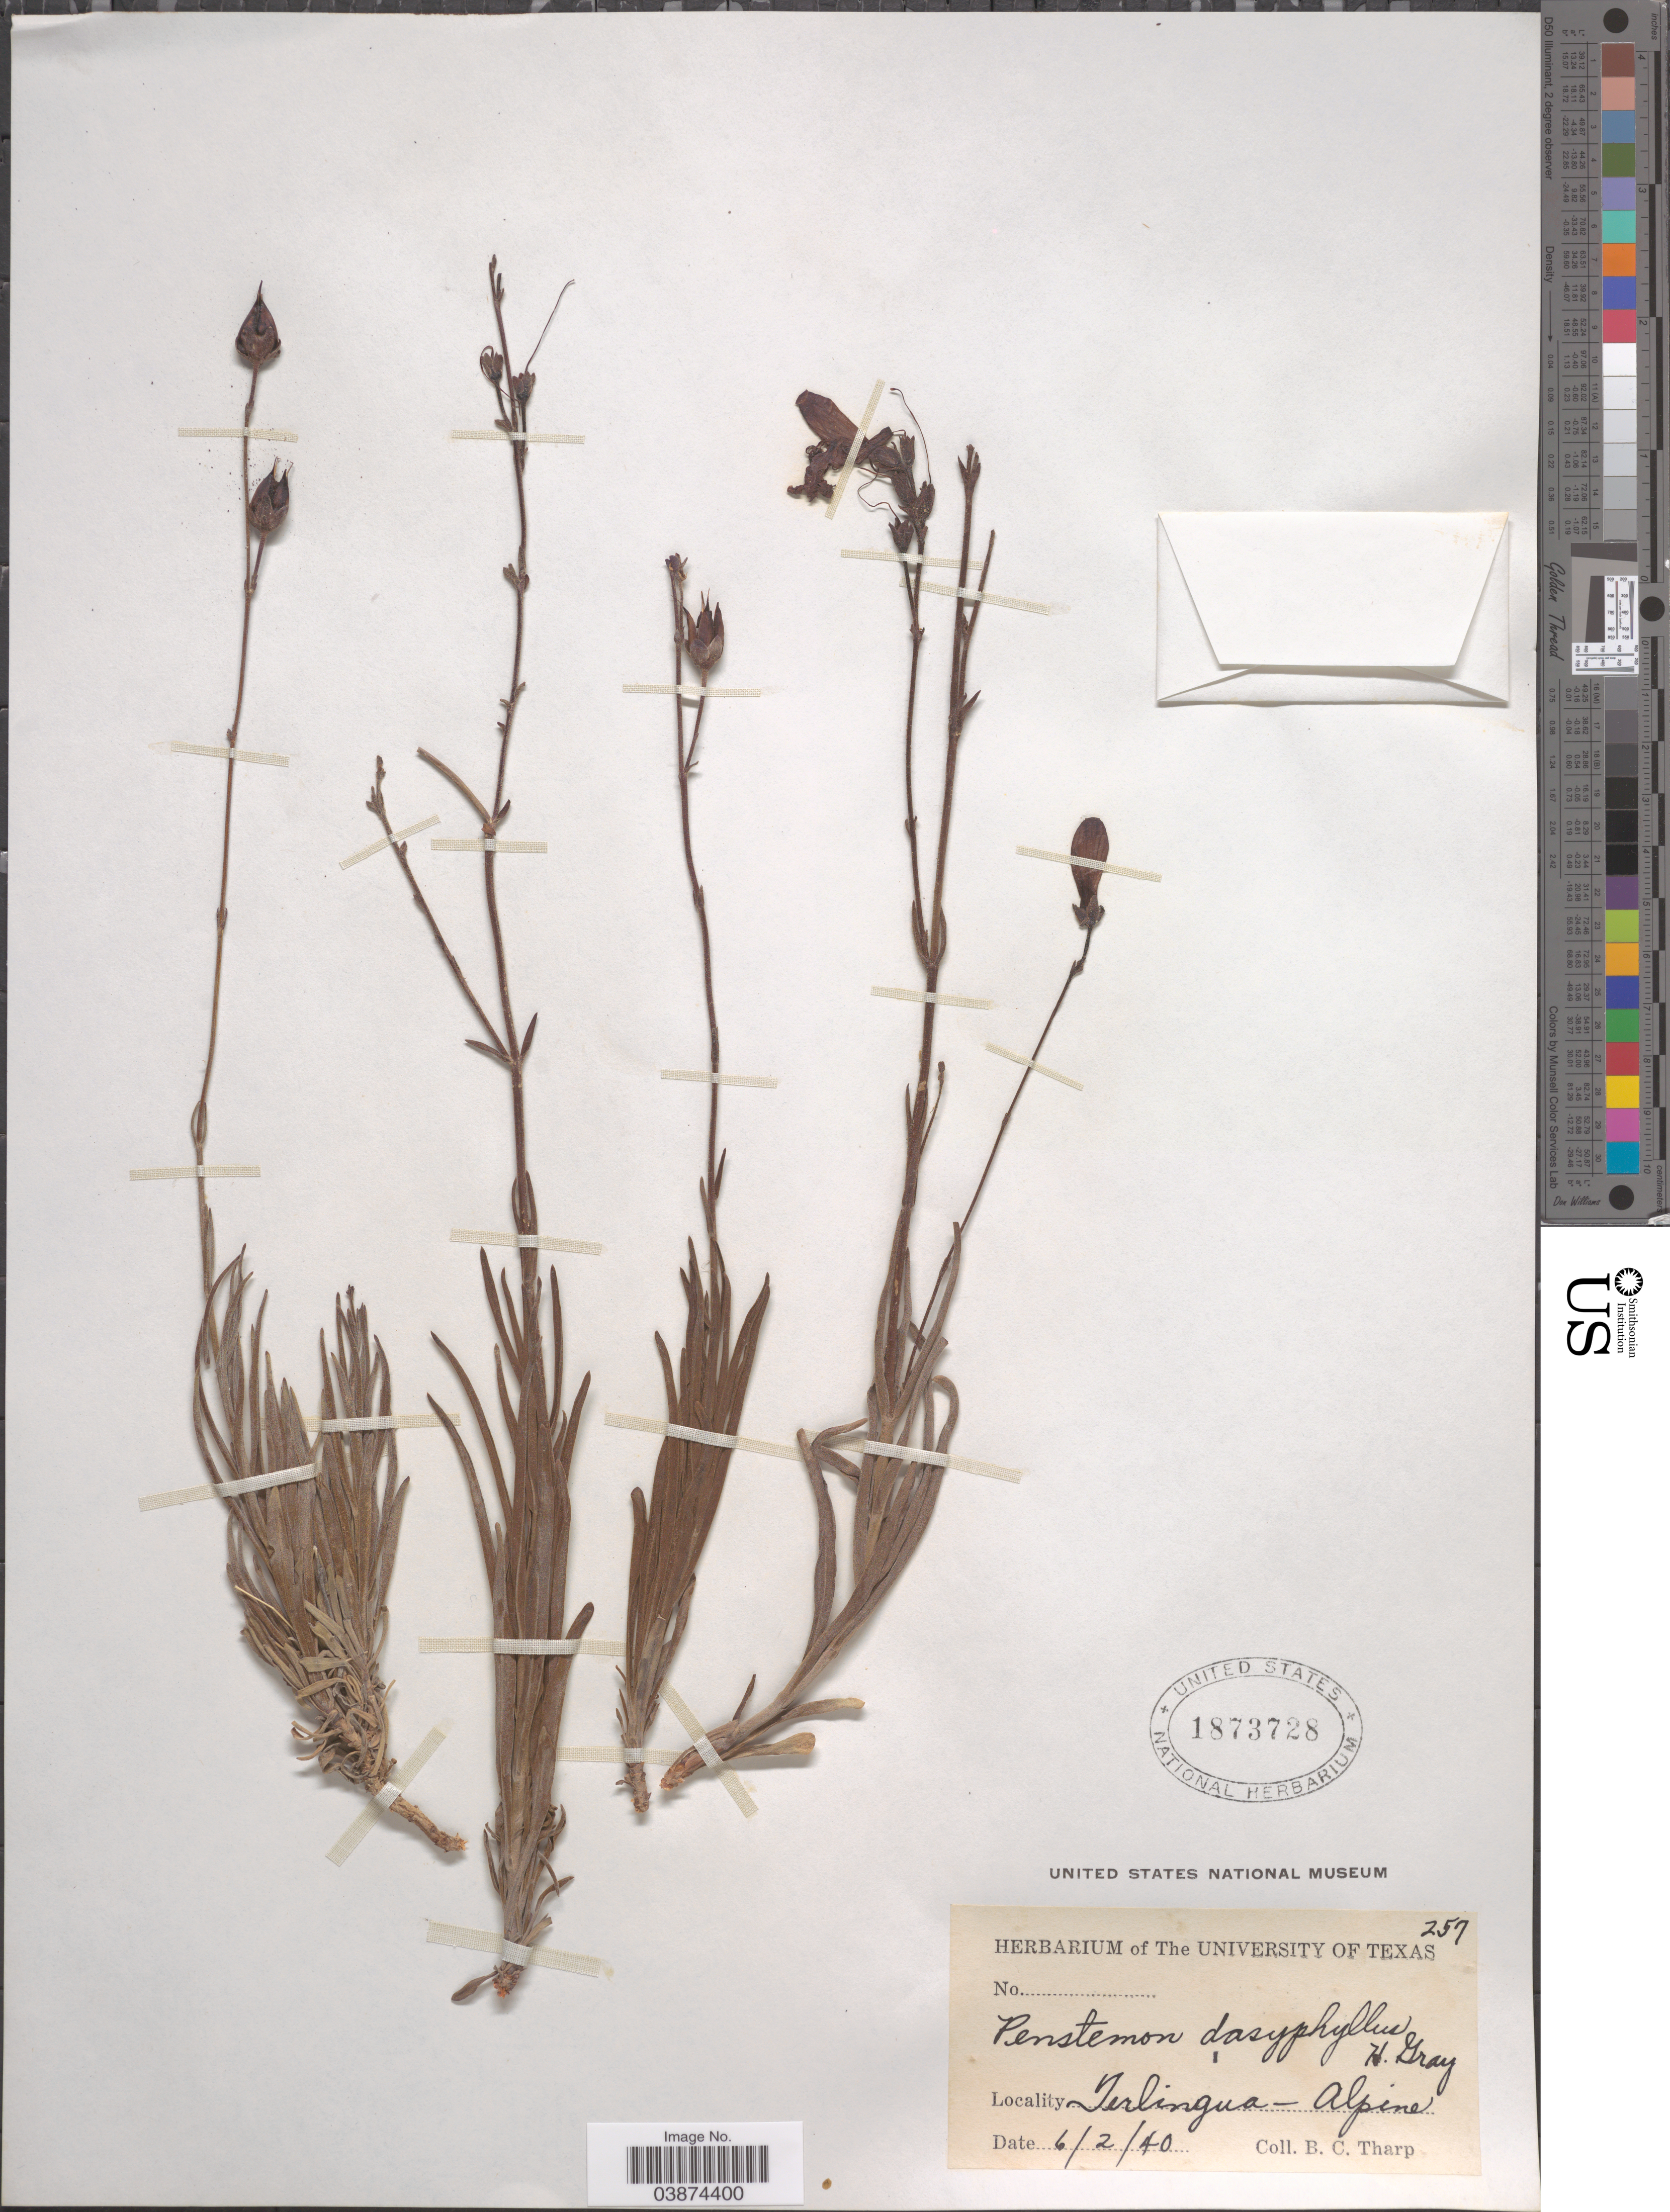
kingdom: Plantae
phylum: Tracheophyta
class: Magnoliopsida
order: Lamiales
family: Plantaginaceae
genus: Penstemon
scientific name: Penstemon dasyphyllus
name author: A. Gray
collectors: B. C. Tharp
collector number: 257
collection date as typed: Transcribed d/m/y: 2/6/40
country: United States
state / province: Texas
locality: Terlingua - Alpine.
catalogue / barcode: US 1873728